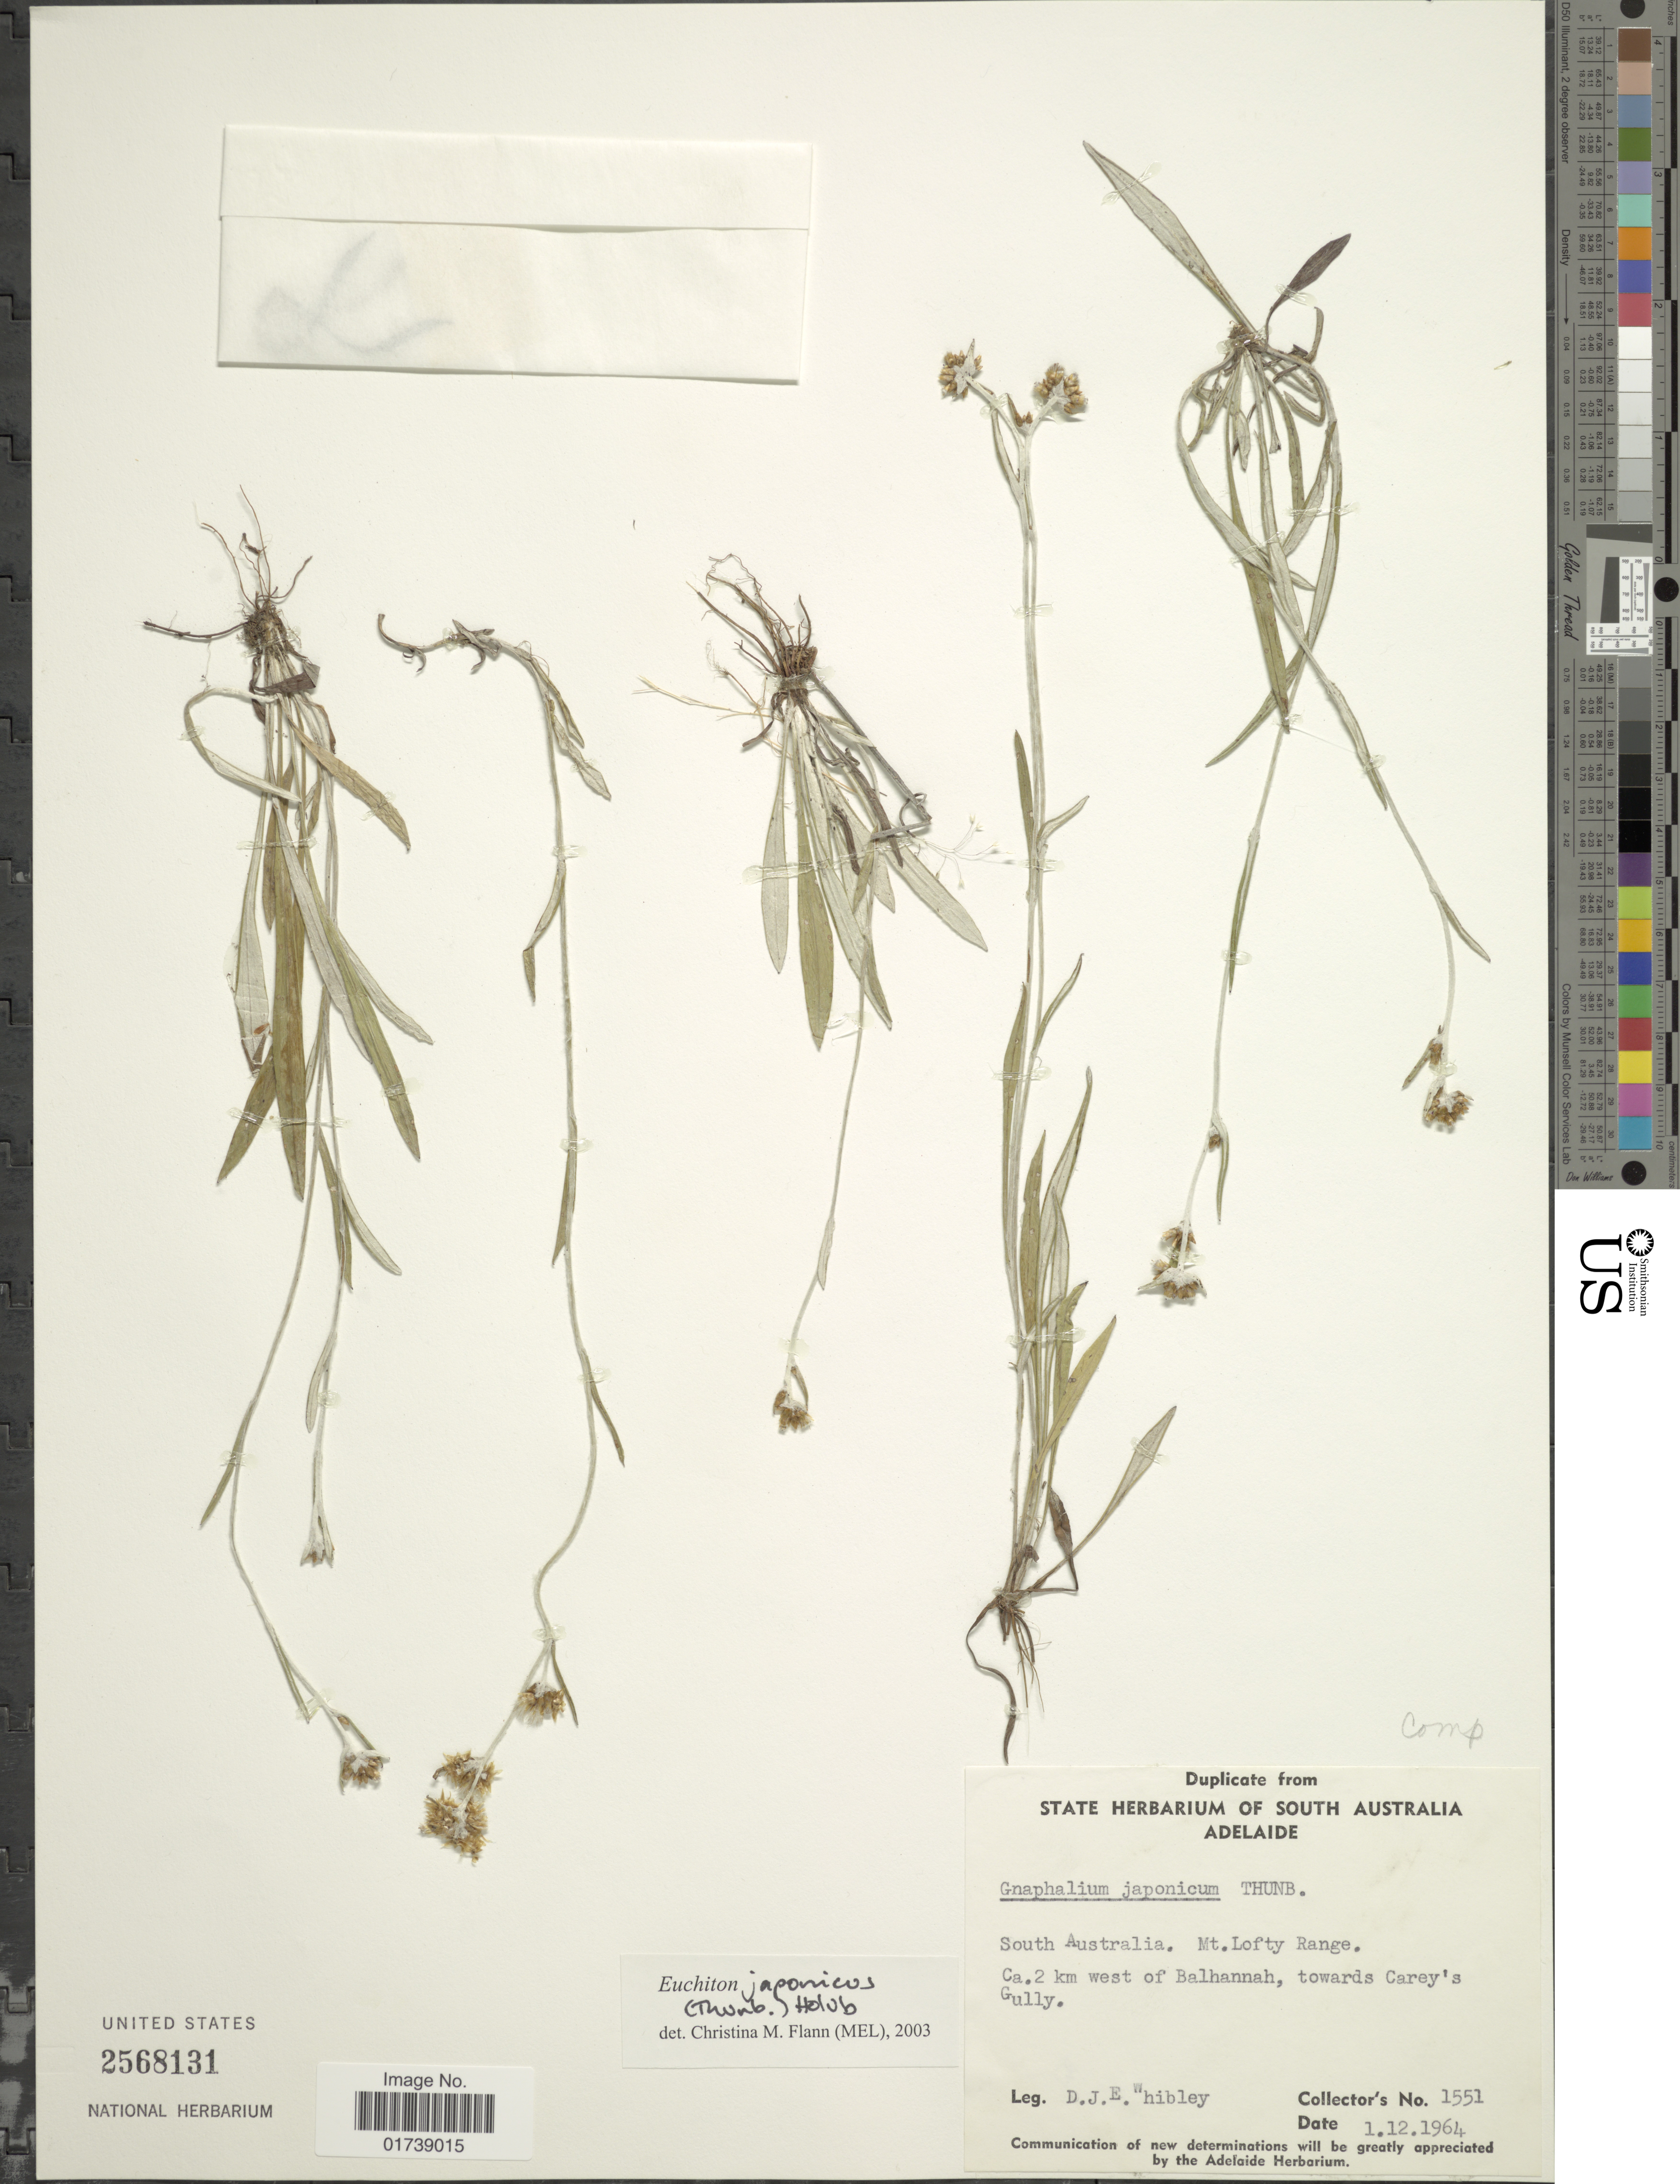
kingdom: Plantae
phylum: Tracheophyta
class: Magnoliopsida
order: Asterales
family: Asteraceae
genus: Euchiton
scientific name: Euchiton japonicus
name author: (Thunb.) Anderb.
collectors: D. Whibley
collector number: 1551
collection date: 1964-12-01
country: Australia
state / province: South Australia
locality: Mt. Lofty Range, Ca. 2 km west of Balhannah, towards Carey's Gully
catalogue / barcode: US 2568131